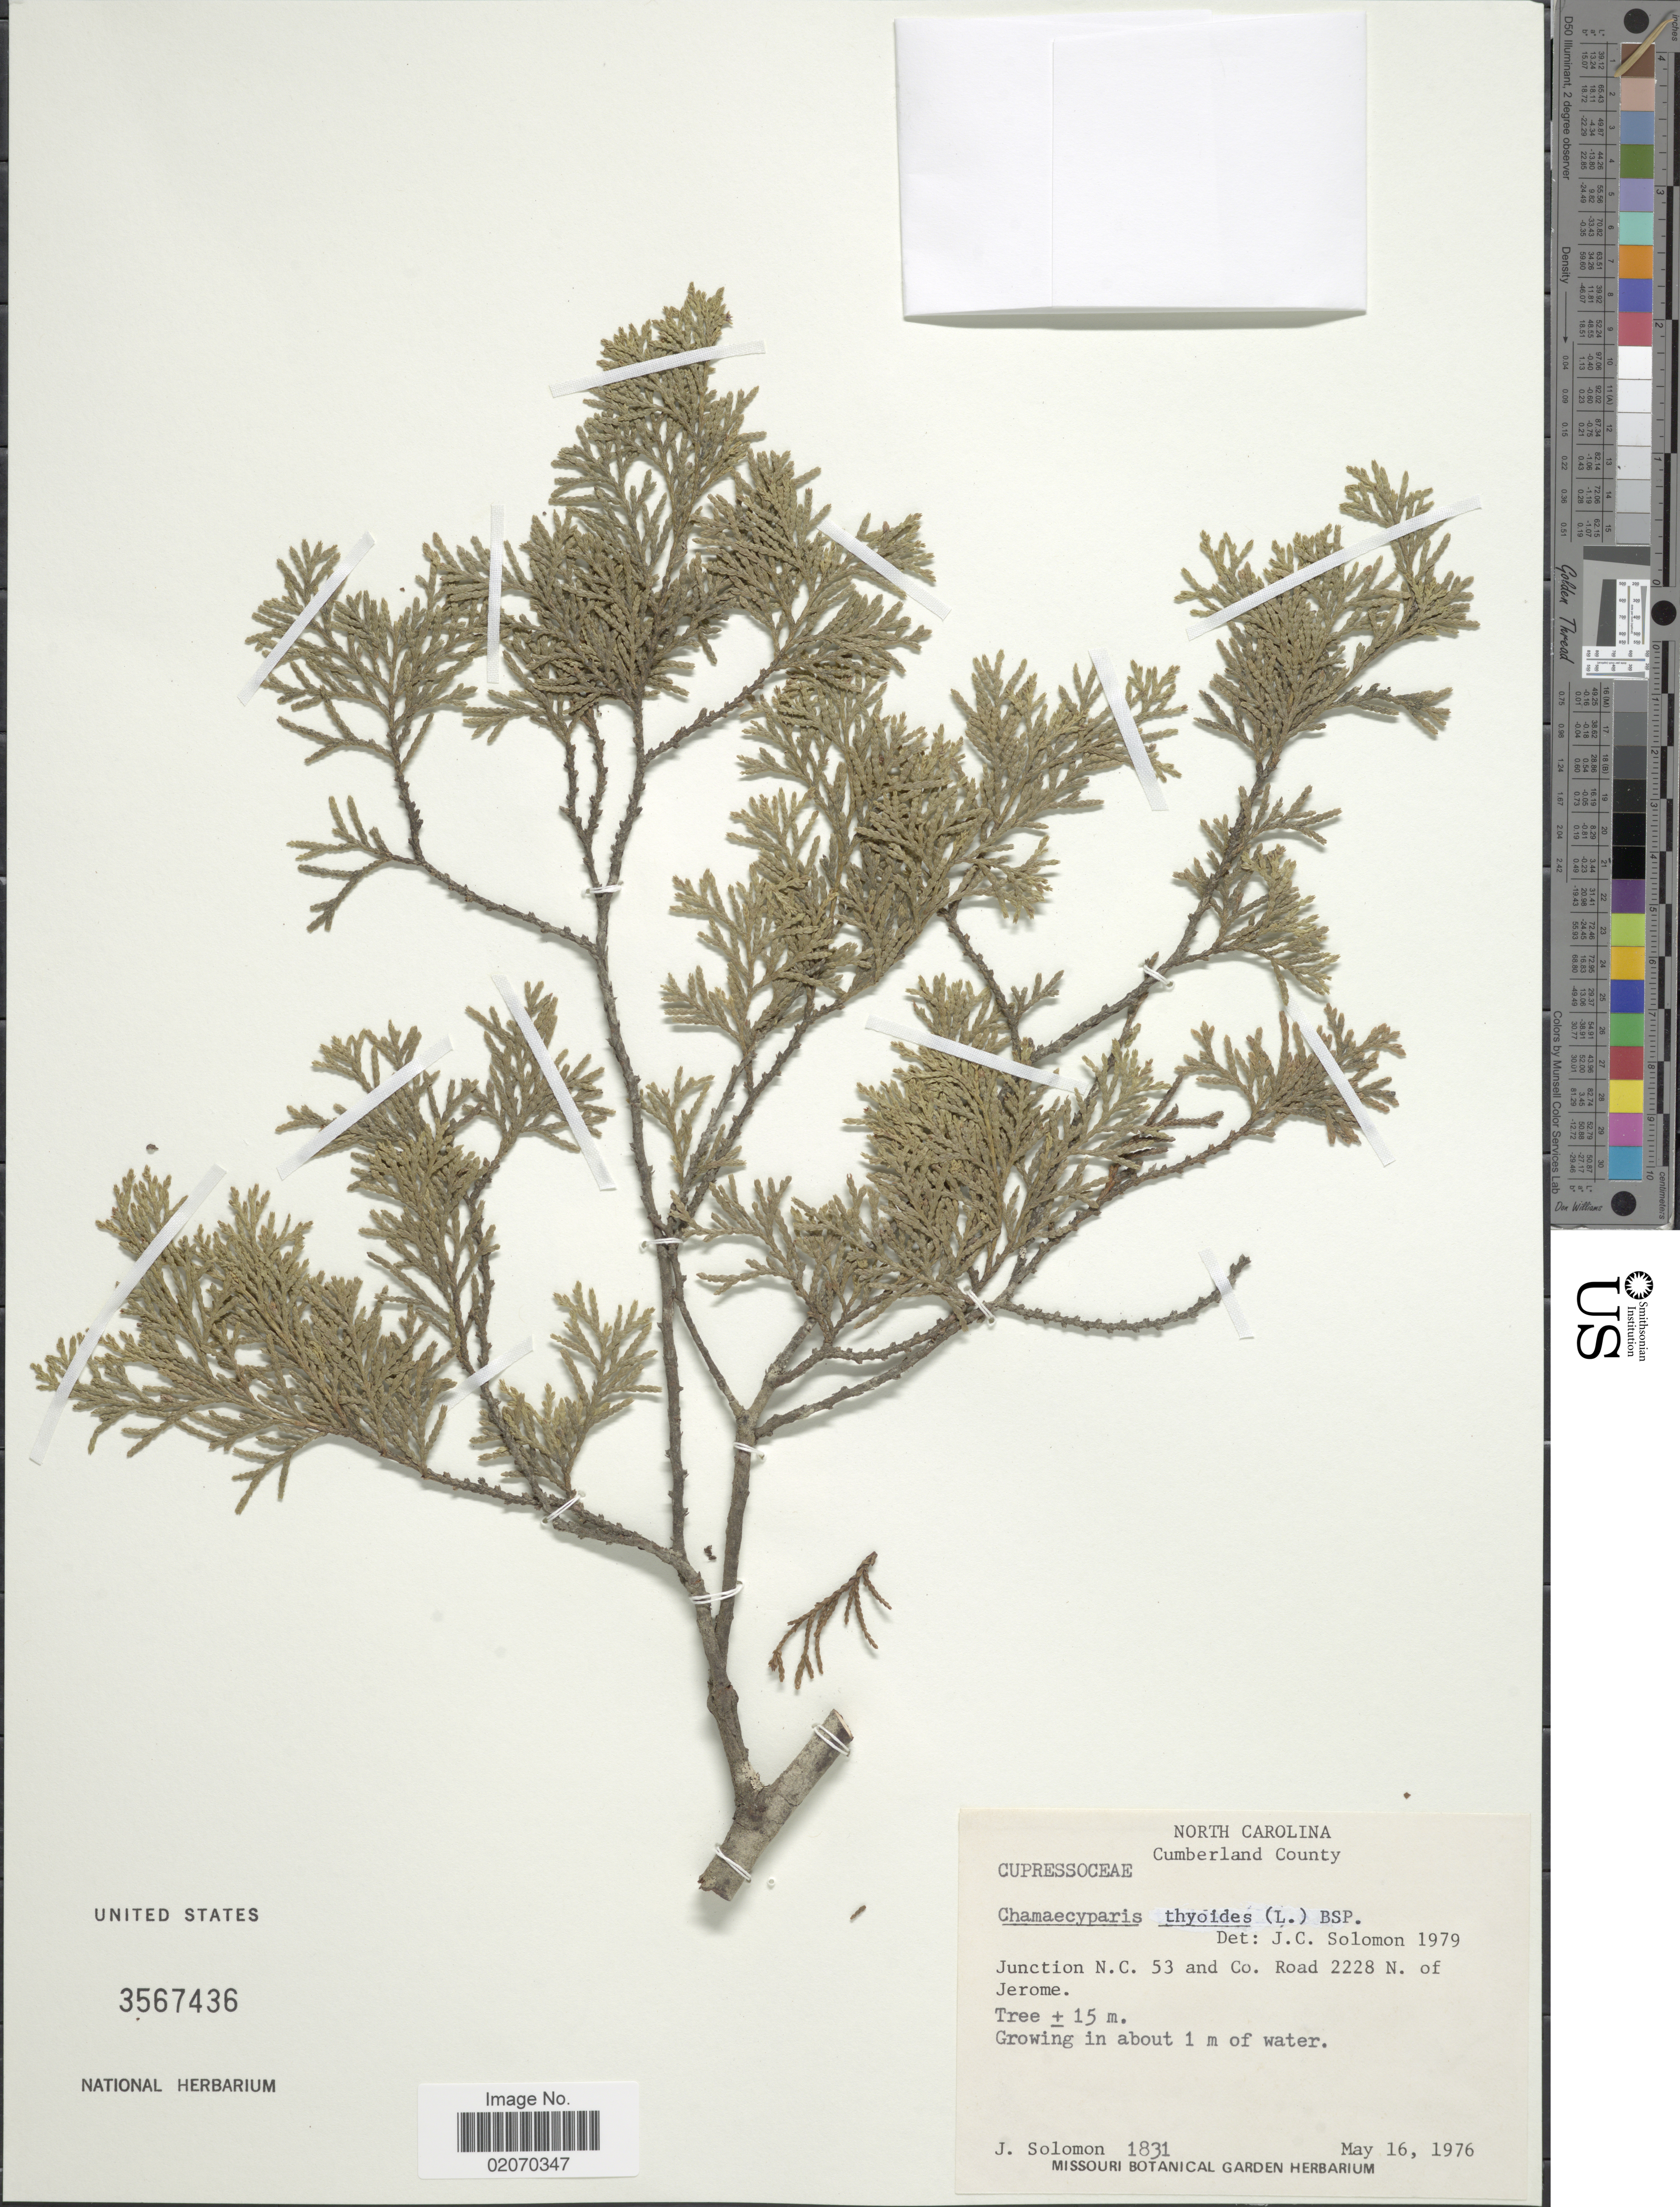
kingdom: Plantae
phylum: Tracheophyta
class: Pinopsida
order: Pinales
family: Cupressaceae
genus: Chamaecyparis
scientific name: Chamaecyparis thyoides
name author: (L.) Britton, Stearns & Poggenb.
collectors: J. Solomon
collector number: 1831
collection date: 1976-05-16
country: United States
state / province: North Carolina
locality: Cumberland County. Junction N.C. 53 and Co. Road 2228 N. of Jerome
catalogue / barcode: US 3567436